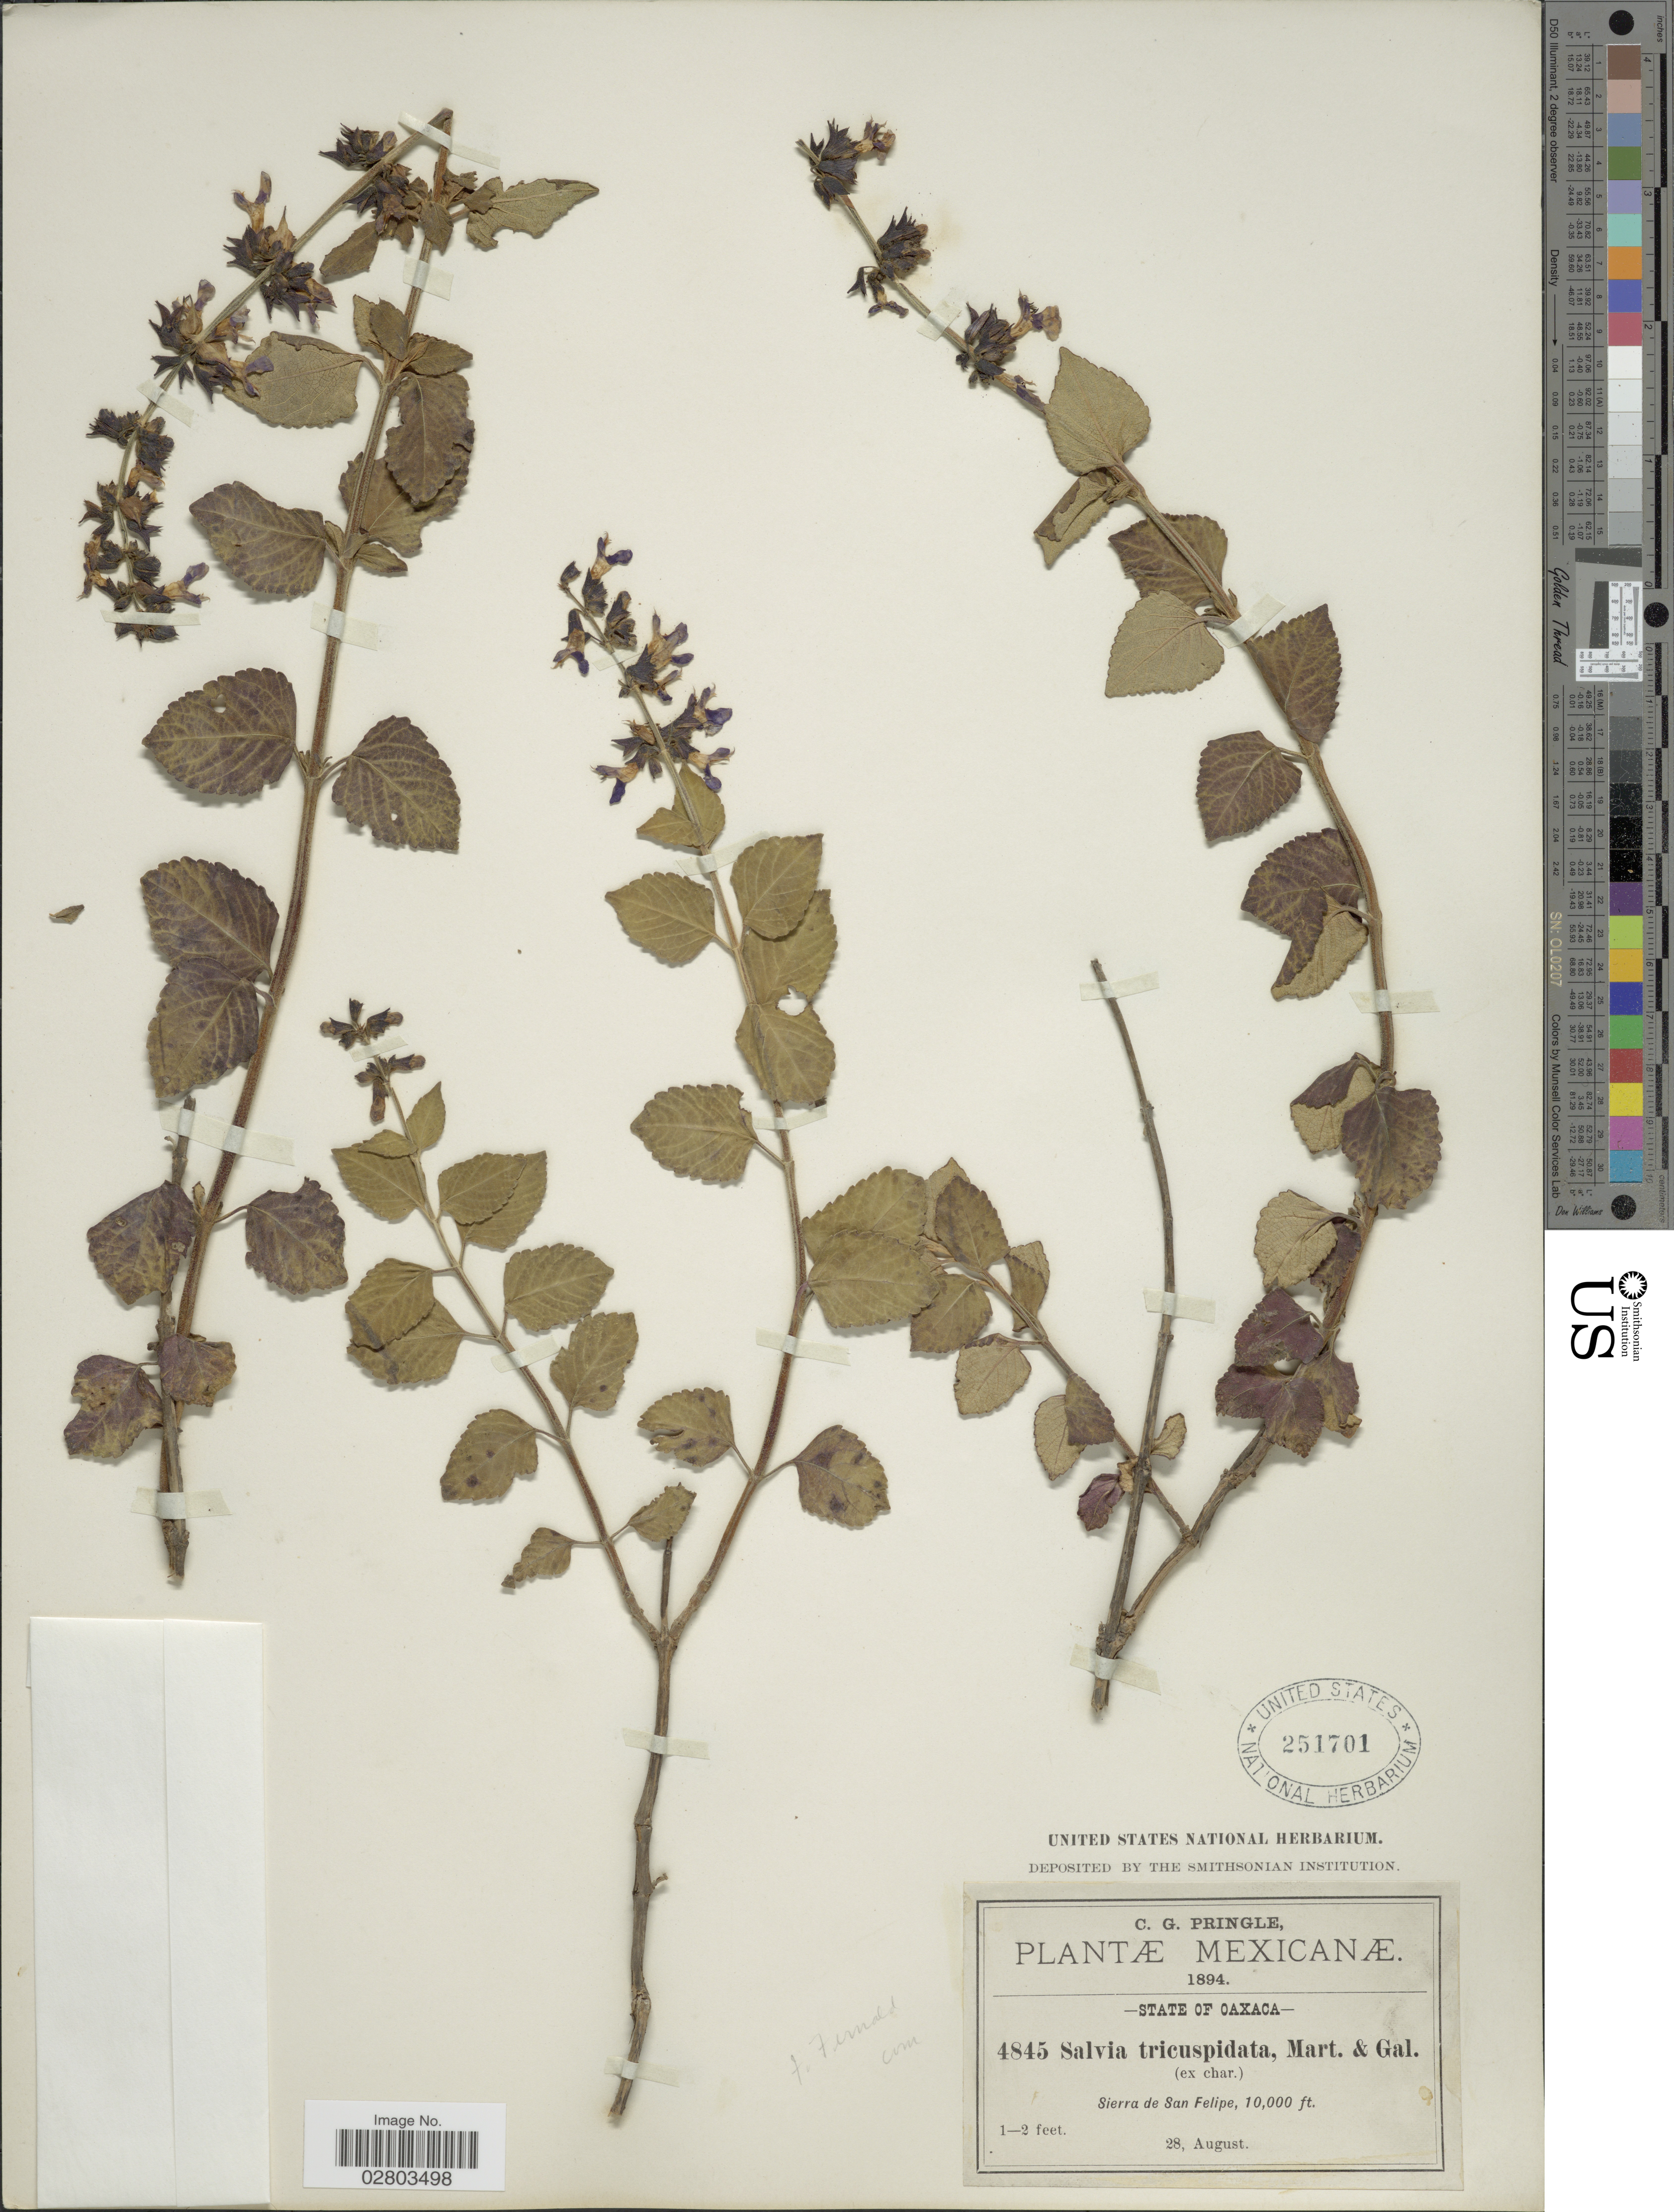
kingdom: Plantae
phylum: Tracheophyta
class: Magnoliopsida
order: Lamiales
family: Lamiaceae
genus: Salvia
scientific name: Salvia tricuspidata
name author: M. Martens & Galeotti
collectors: C. G. Pringle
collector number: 4845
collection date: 1894-08-28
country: Mexico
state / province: Oaxaca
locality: Sierra de San Felipe.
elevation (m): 3048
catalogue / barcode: US 251701